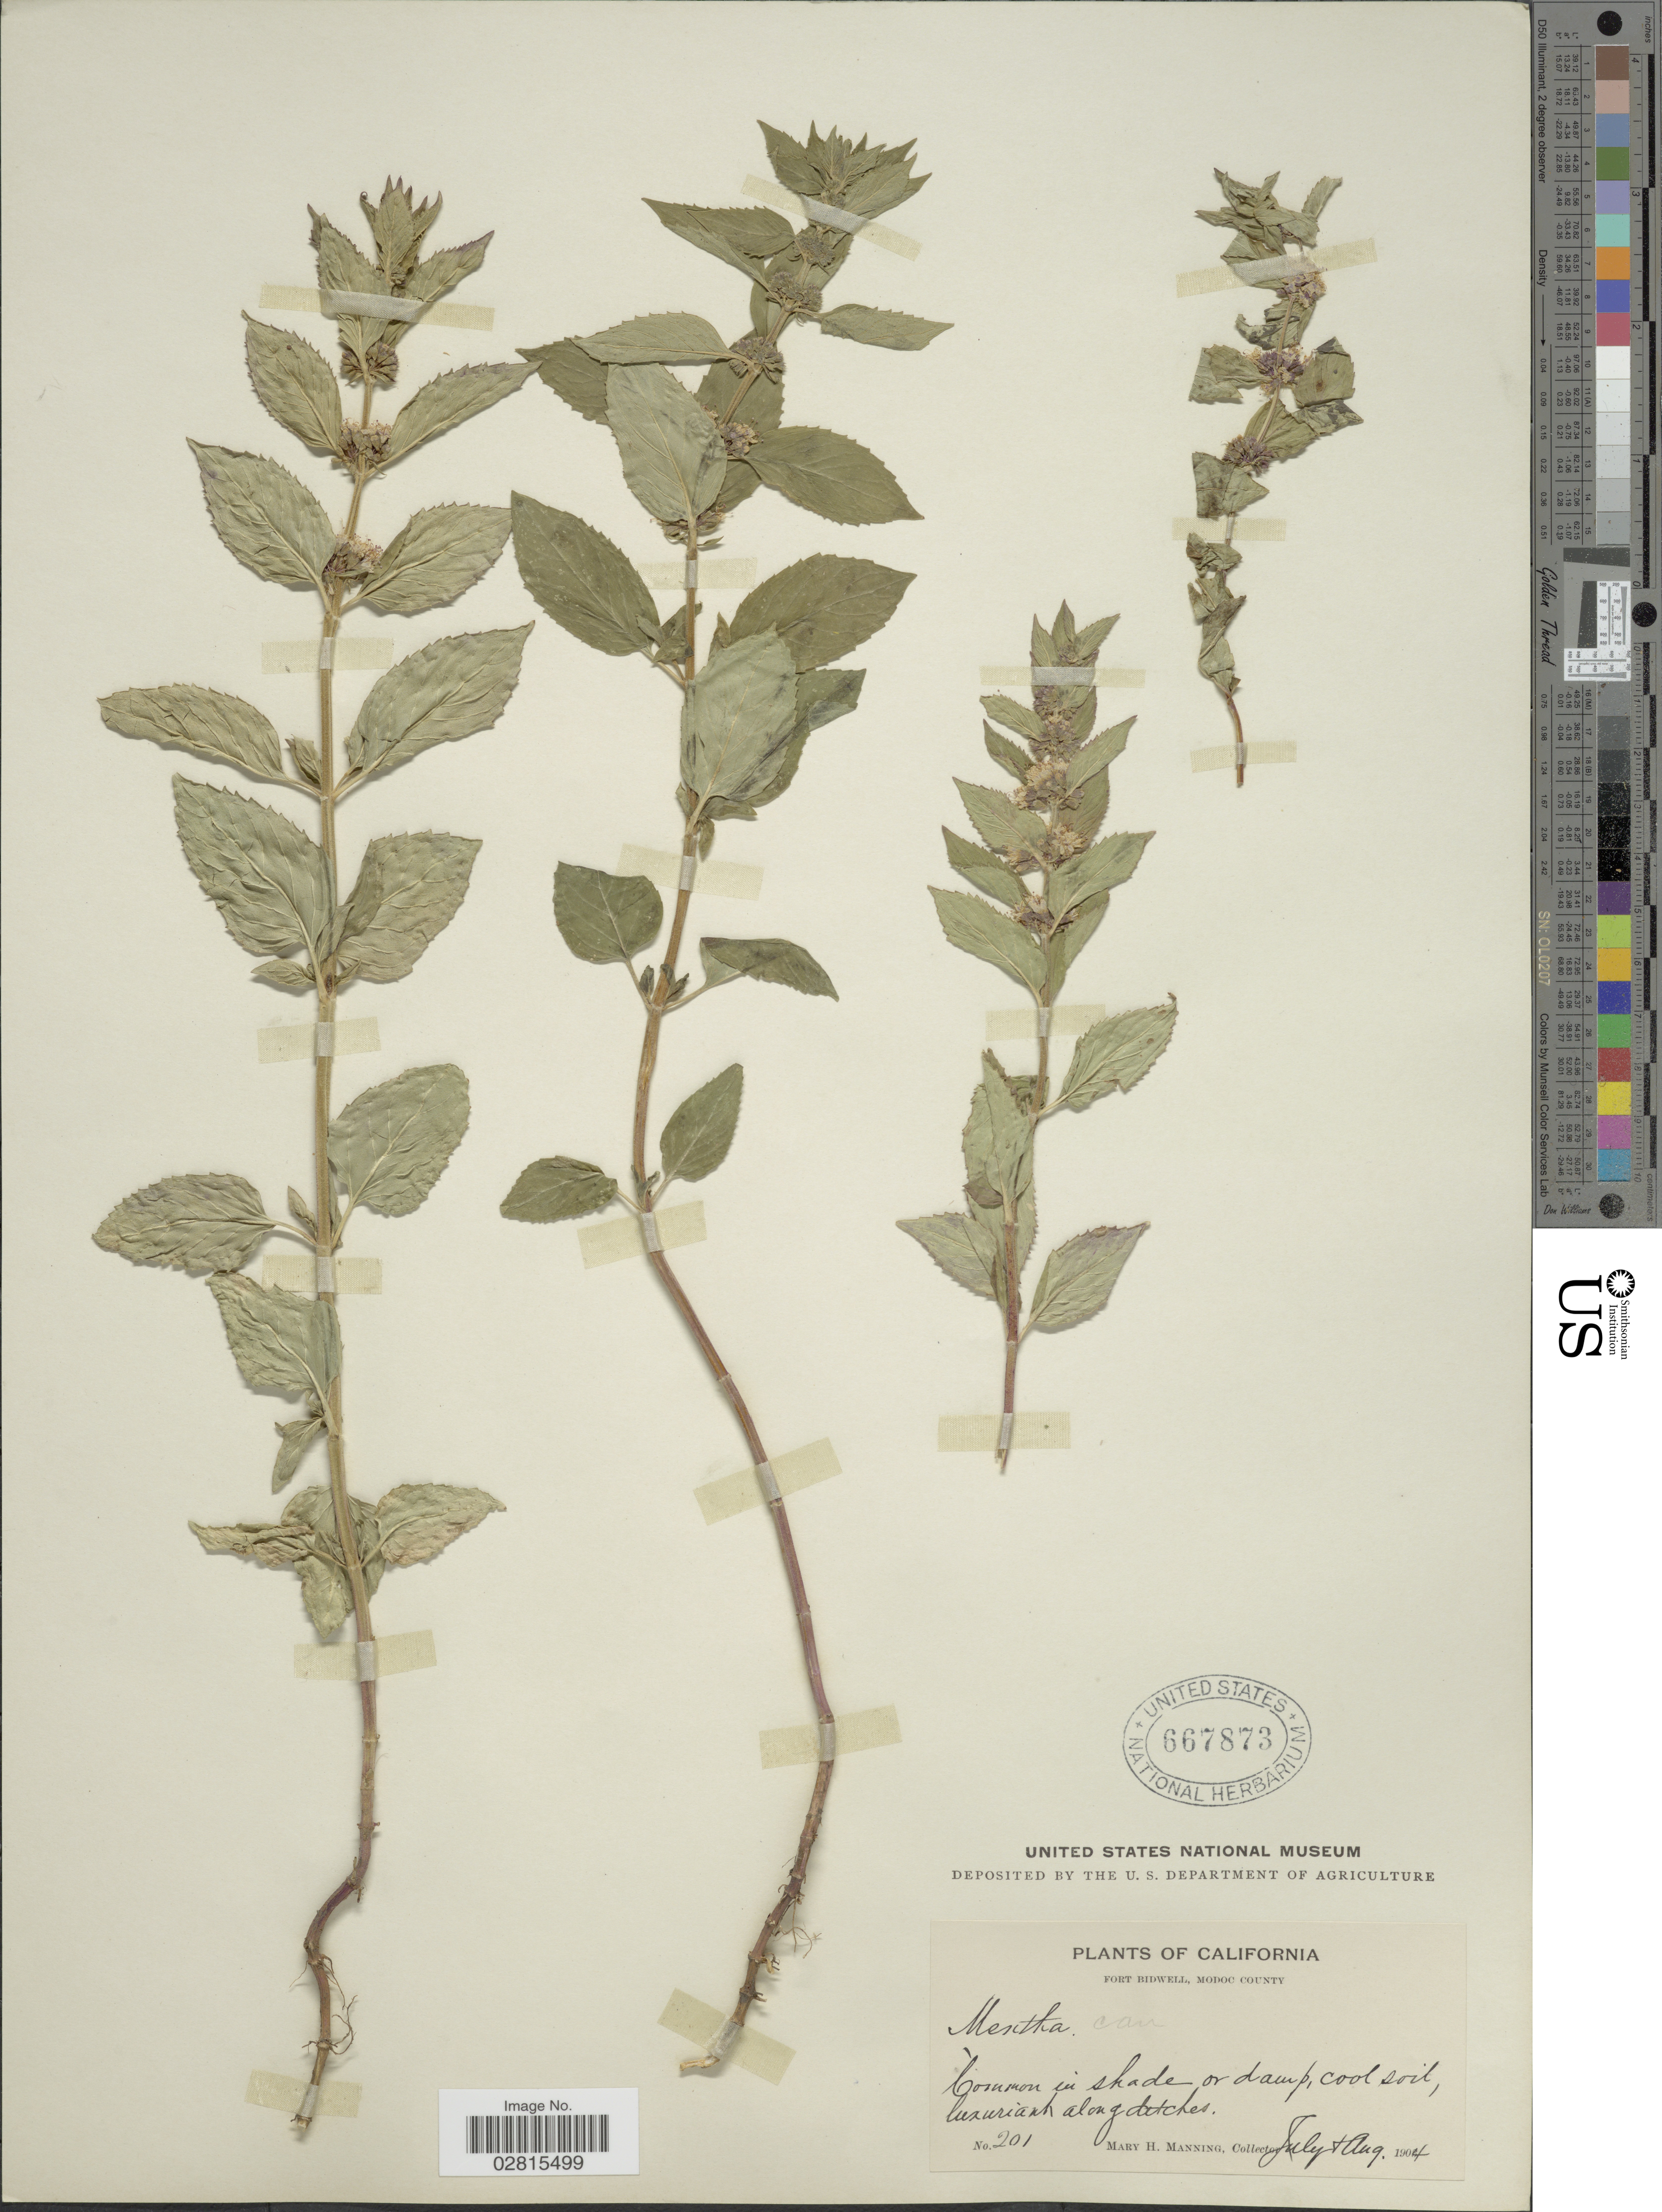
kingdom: Plantae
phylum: Tracheophyta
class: Magnoliopsida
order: Lamiales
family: Lamiaceae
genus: Mentha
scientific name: Mentha canadensis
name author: L.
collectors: M. Manning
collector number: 201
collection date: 1904-07/1904-08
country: United States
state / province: California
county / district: Modoc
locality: Fort Bidwell, Modoc County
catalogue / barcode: US 667873